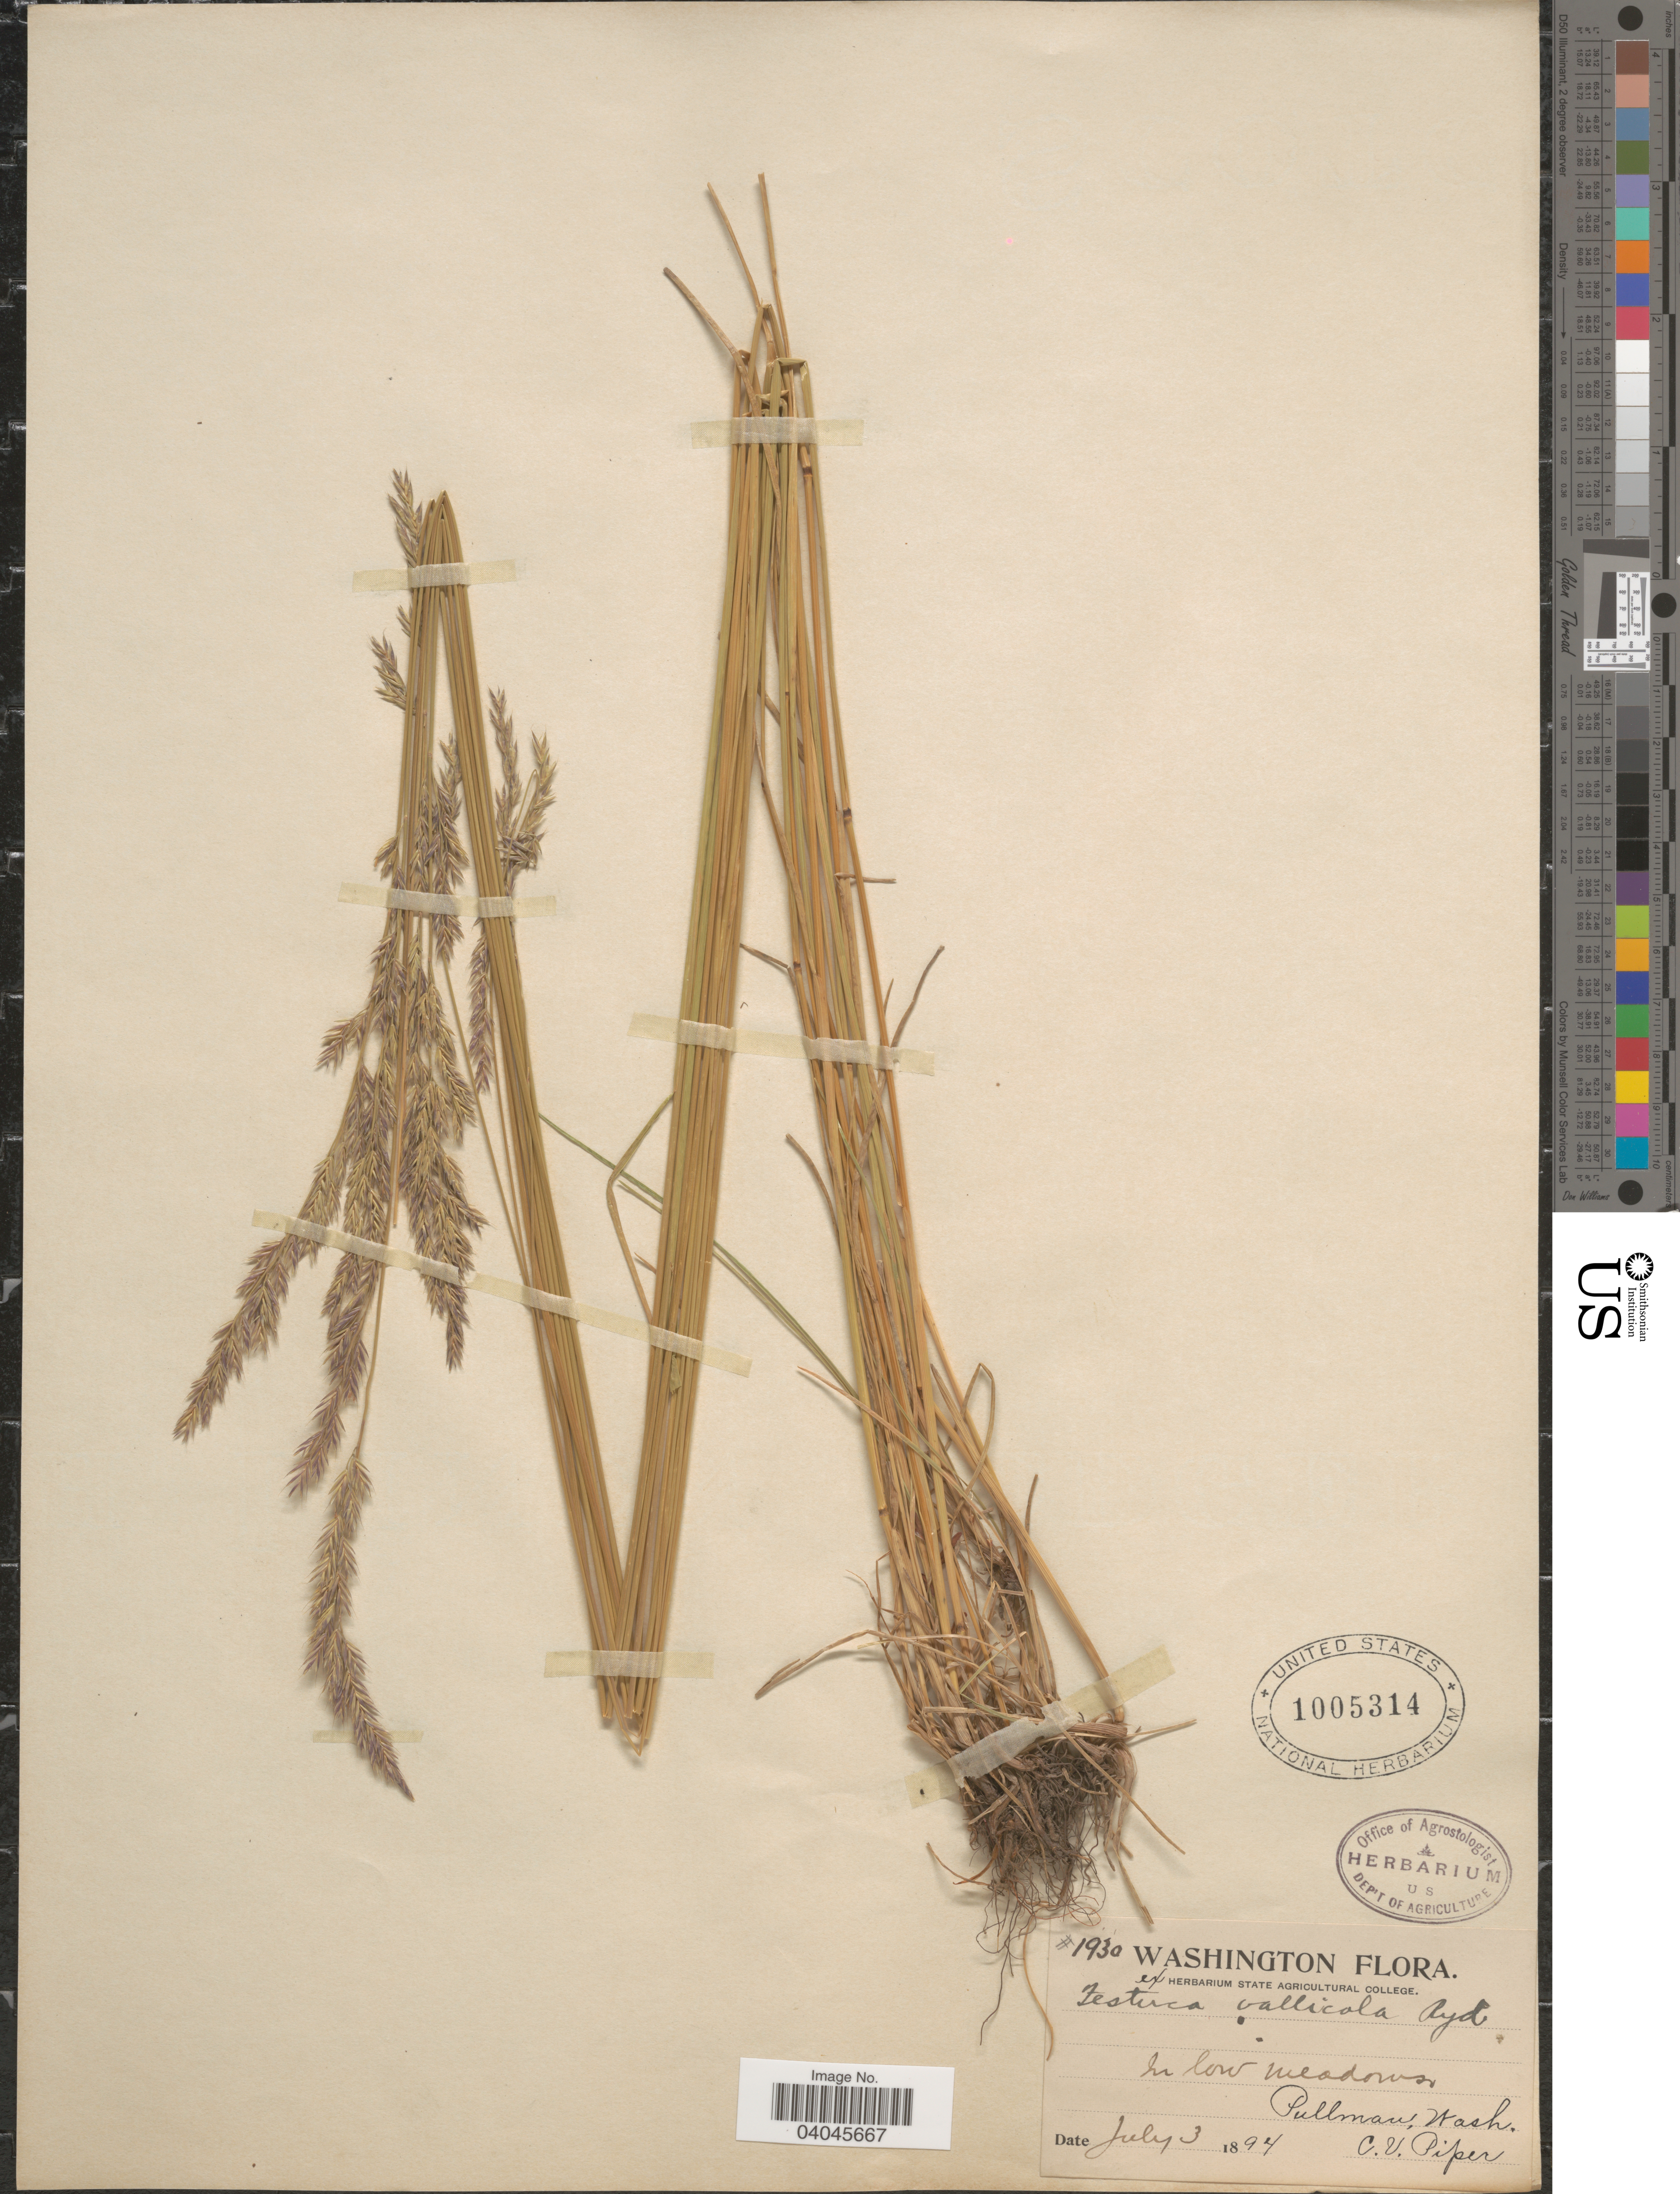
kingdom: Plantae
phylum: Tracheophyta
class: Liliopsida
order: Poales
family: Poaceae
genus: Festuca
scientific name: Festuca rubra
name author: L.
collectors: C. V. Piper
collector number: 1930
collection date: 1894-07-03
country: United States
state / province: Washington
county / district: Whitman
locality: Pullman.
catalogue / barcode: US 1005314